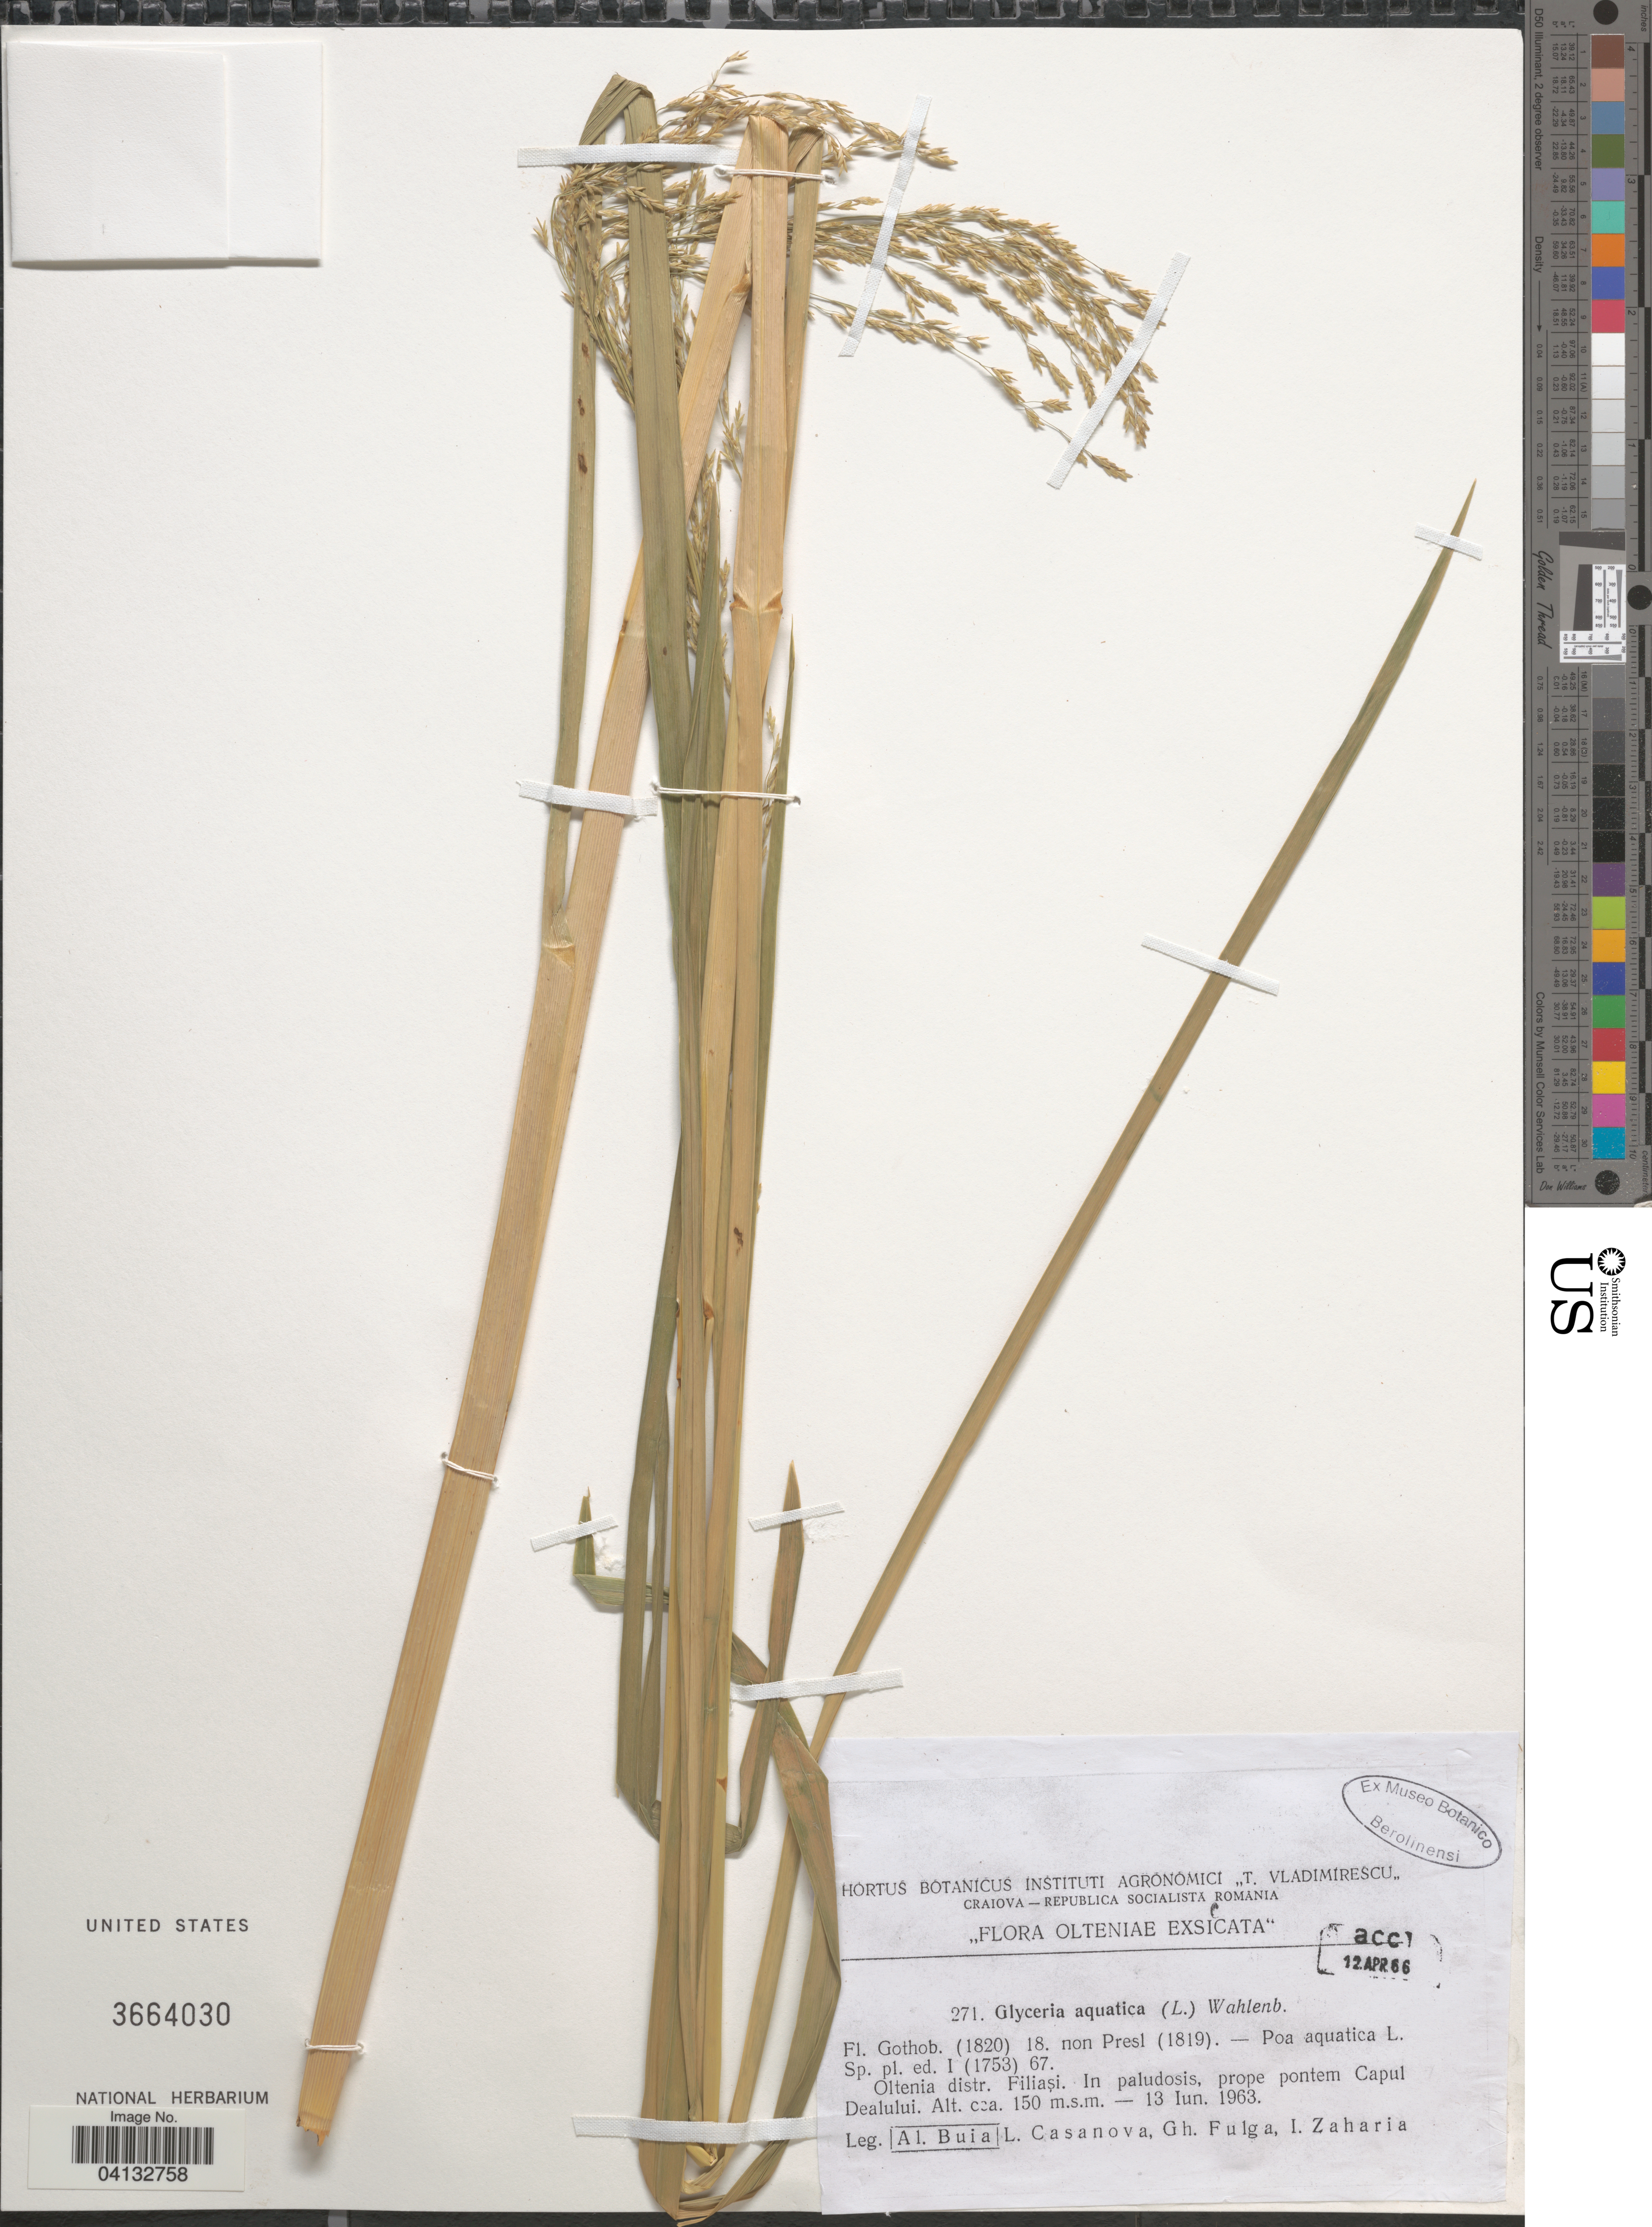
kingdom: Plantae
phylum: Tracheophyta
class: Liliopsida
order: Poales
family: Poaceae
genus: Glyceria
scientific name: Glyceria aquatica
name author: (L.) J. Presl & C. Presl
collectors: A. Buia, L. Casanova, G. Fulga & I. Zaharia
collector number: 271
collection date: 1963-06-13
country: Romania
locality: Oltenia distr. Filiaşi. In paludosis, prope pontem Capul Dealului.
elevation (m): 150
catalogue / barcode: US 3664030